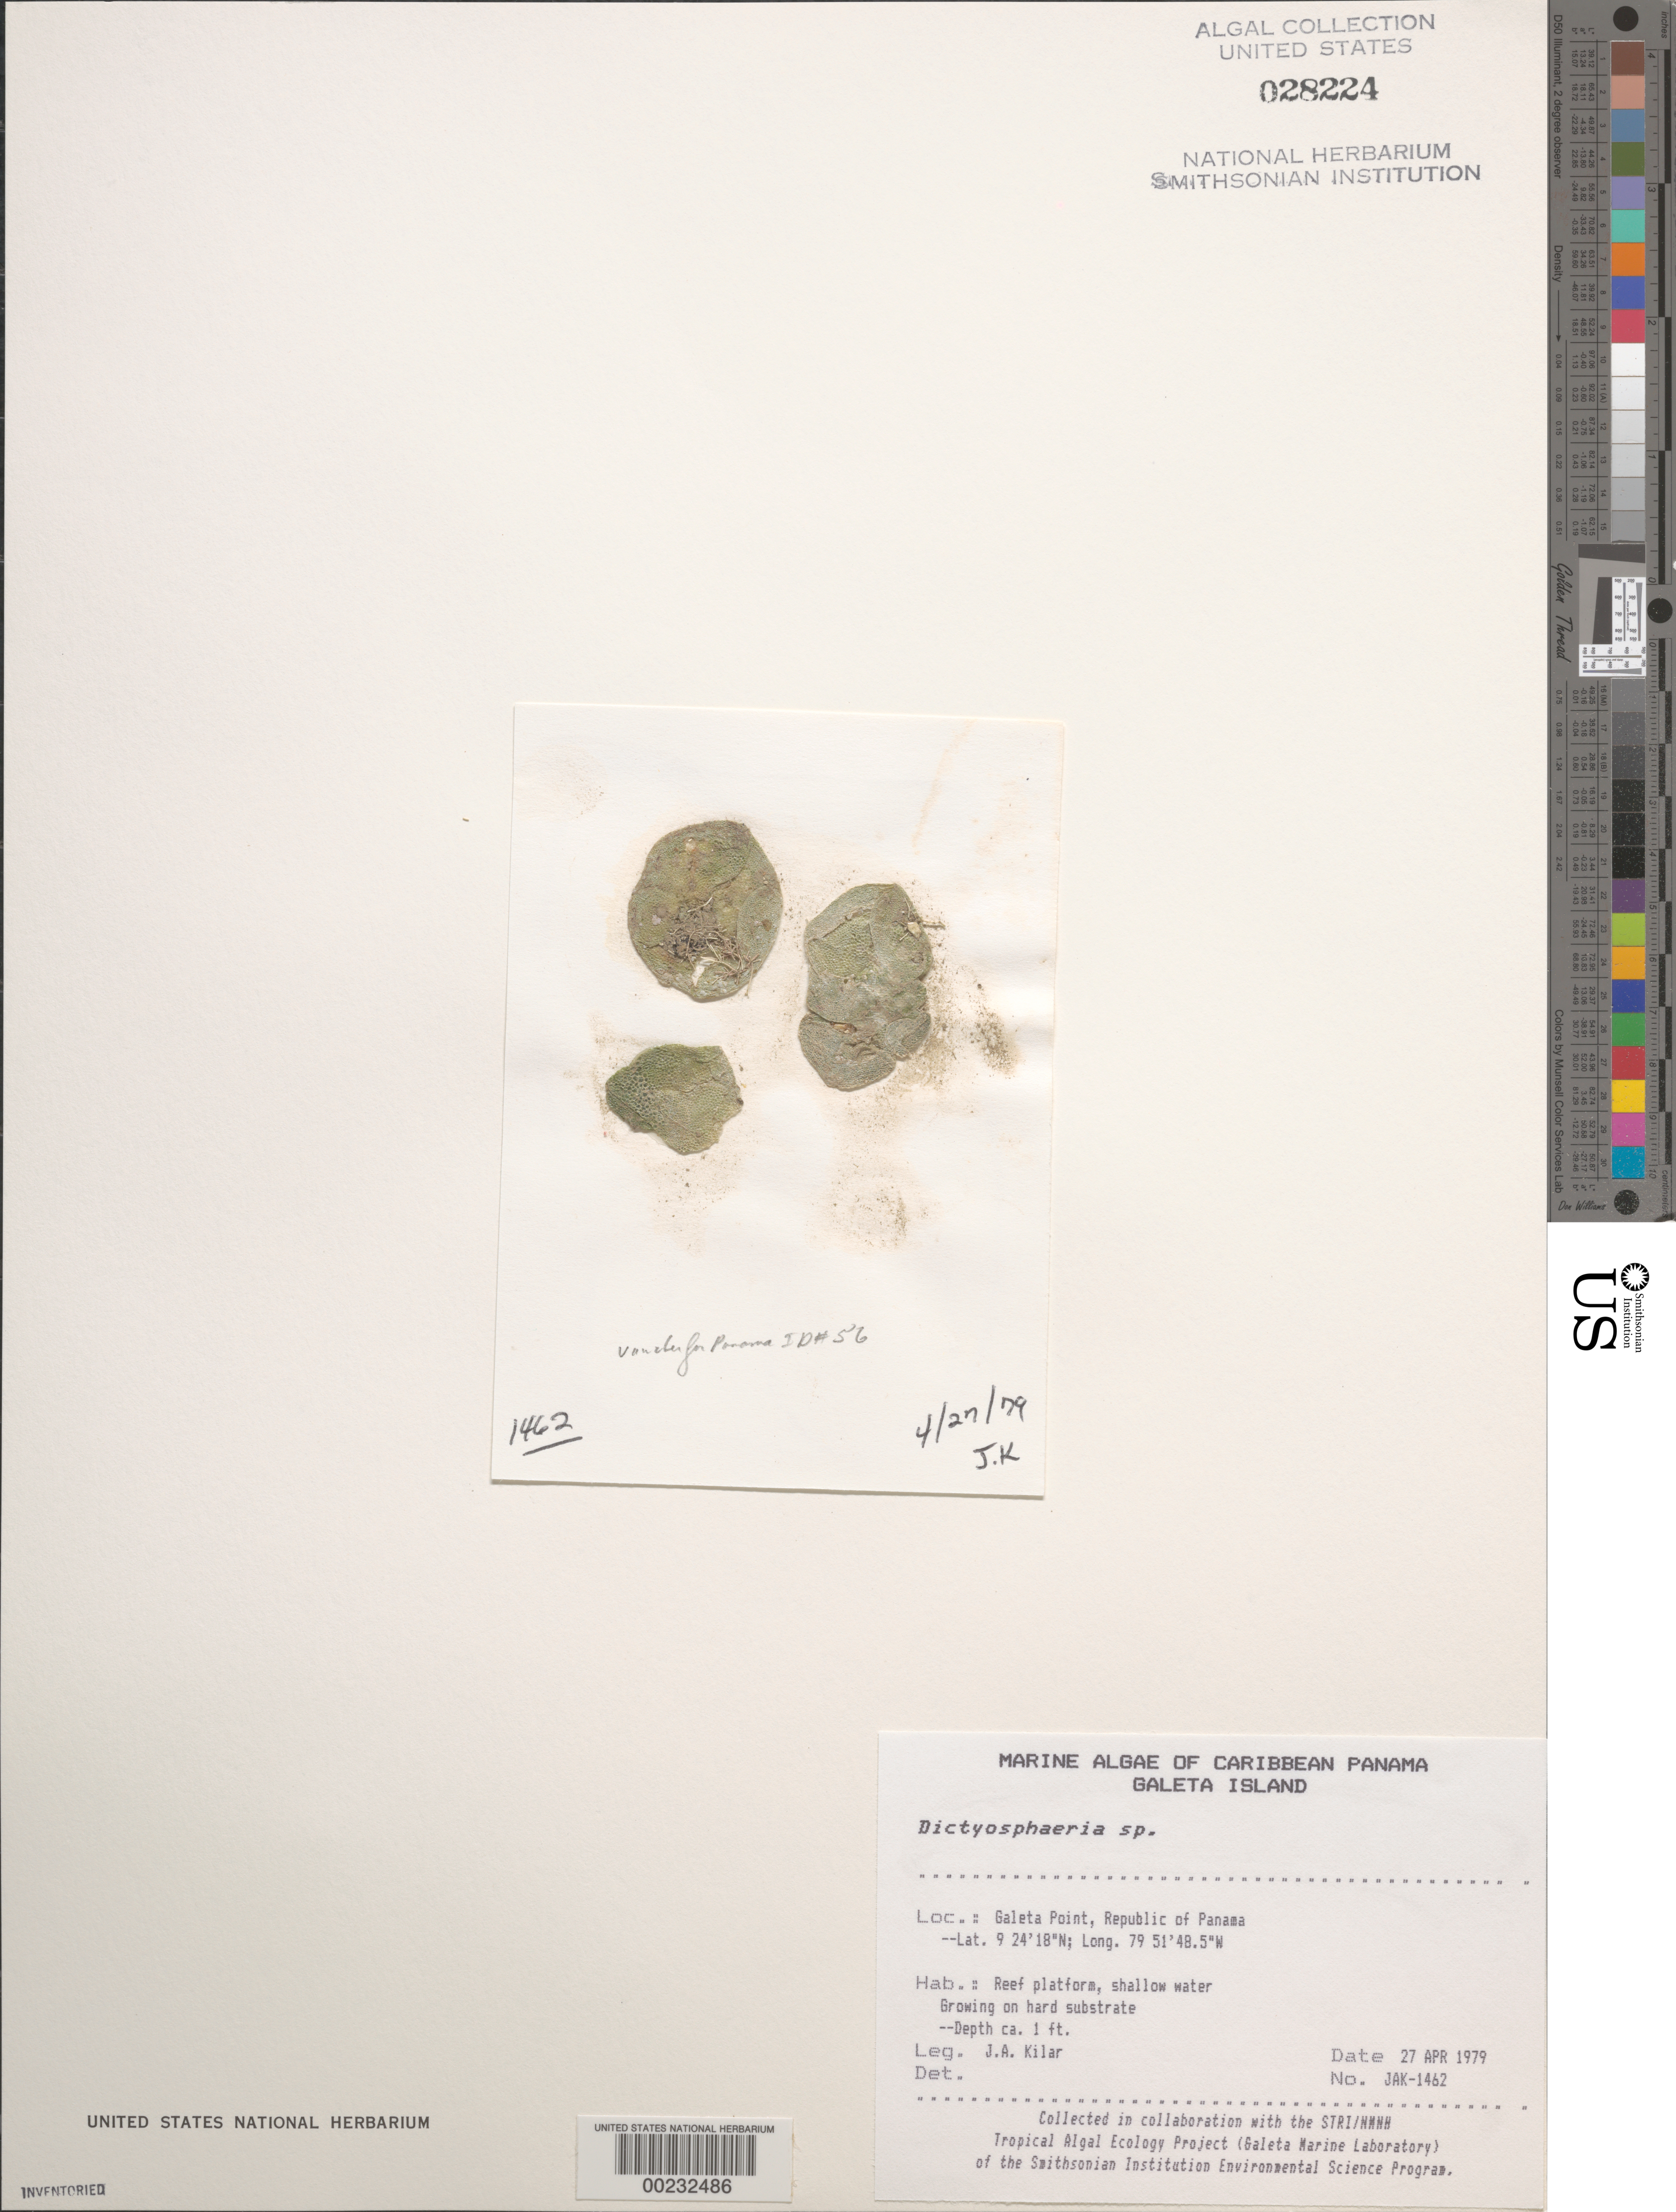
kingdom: Plantae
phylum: Chlorophyta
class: Ulvophyceae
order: Siphonocladales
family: Siphonocladaceae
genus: Dictyosphaeria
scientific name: Dictyosphaeria sp.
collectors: J. A. Kilar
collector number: JAK-1462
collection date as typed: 27 Apr 1979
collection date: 1979-04-27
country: Panama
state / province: Colón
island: Galeta Island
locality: Galeta Point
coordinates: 9 24' 18" N, 79 51' 48.5" W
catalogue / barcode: US 28224